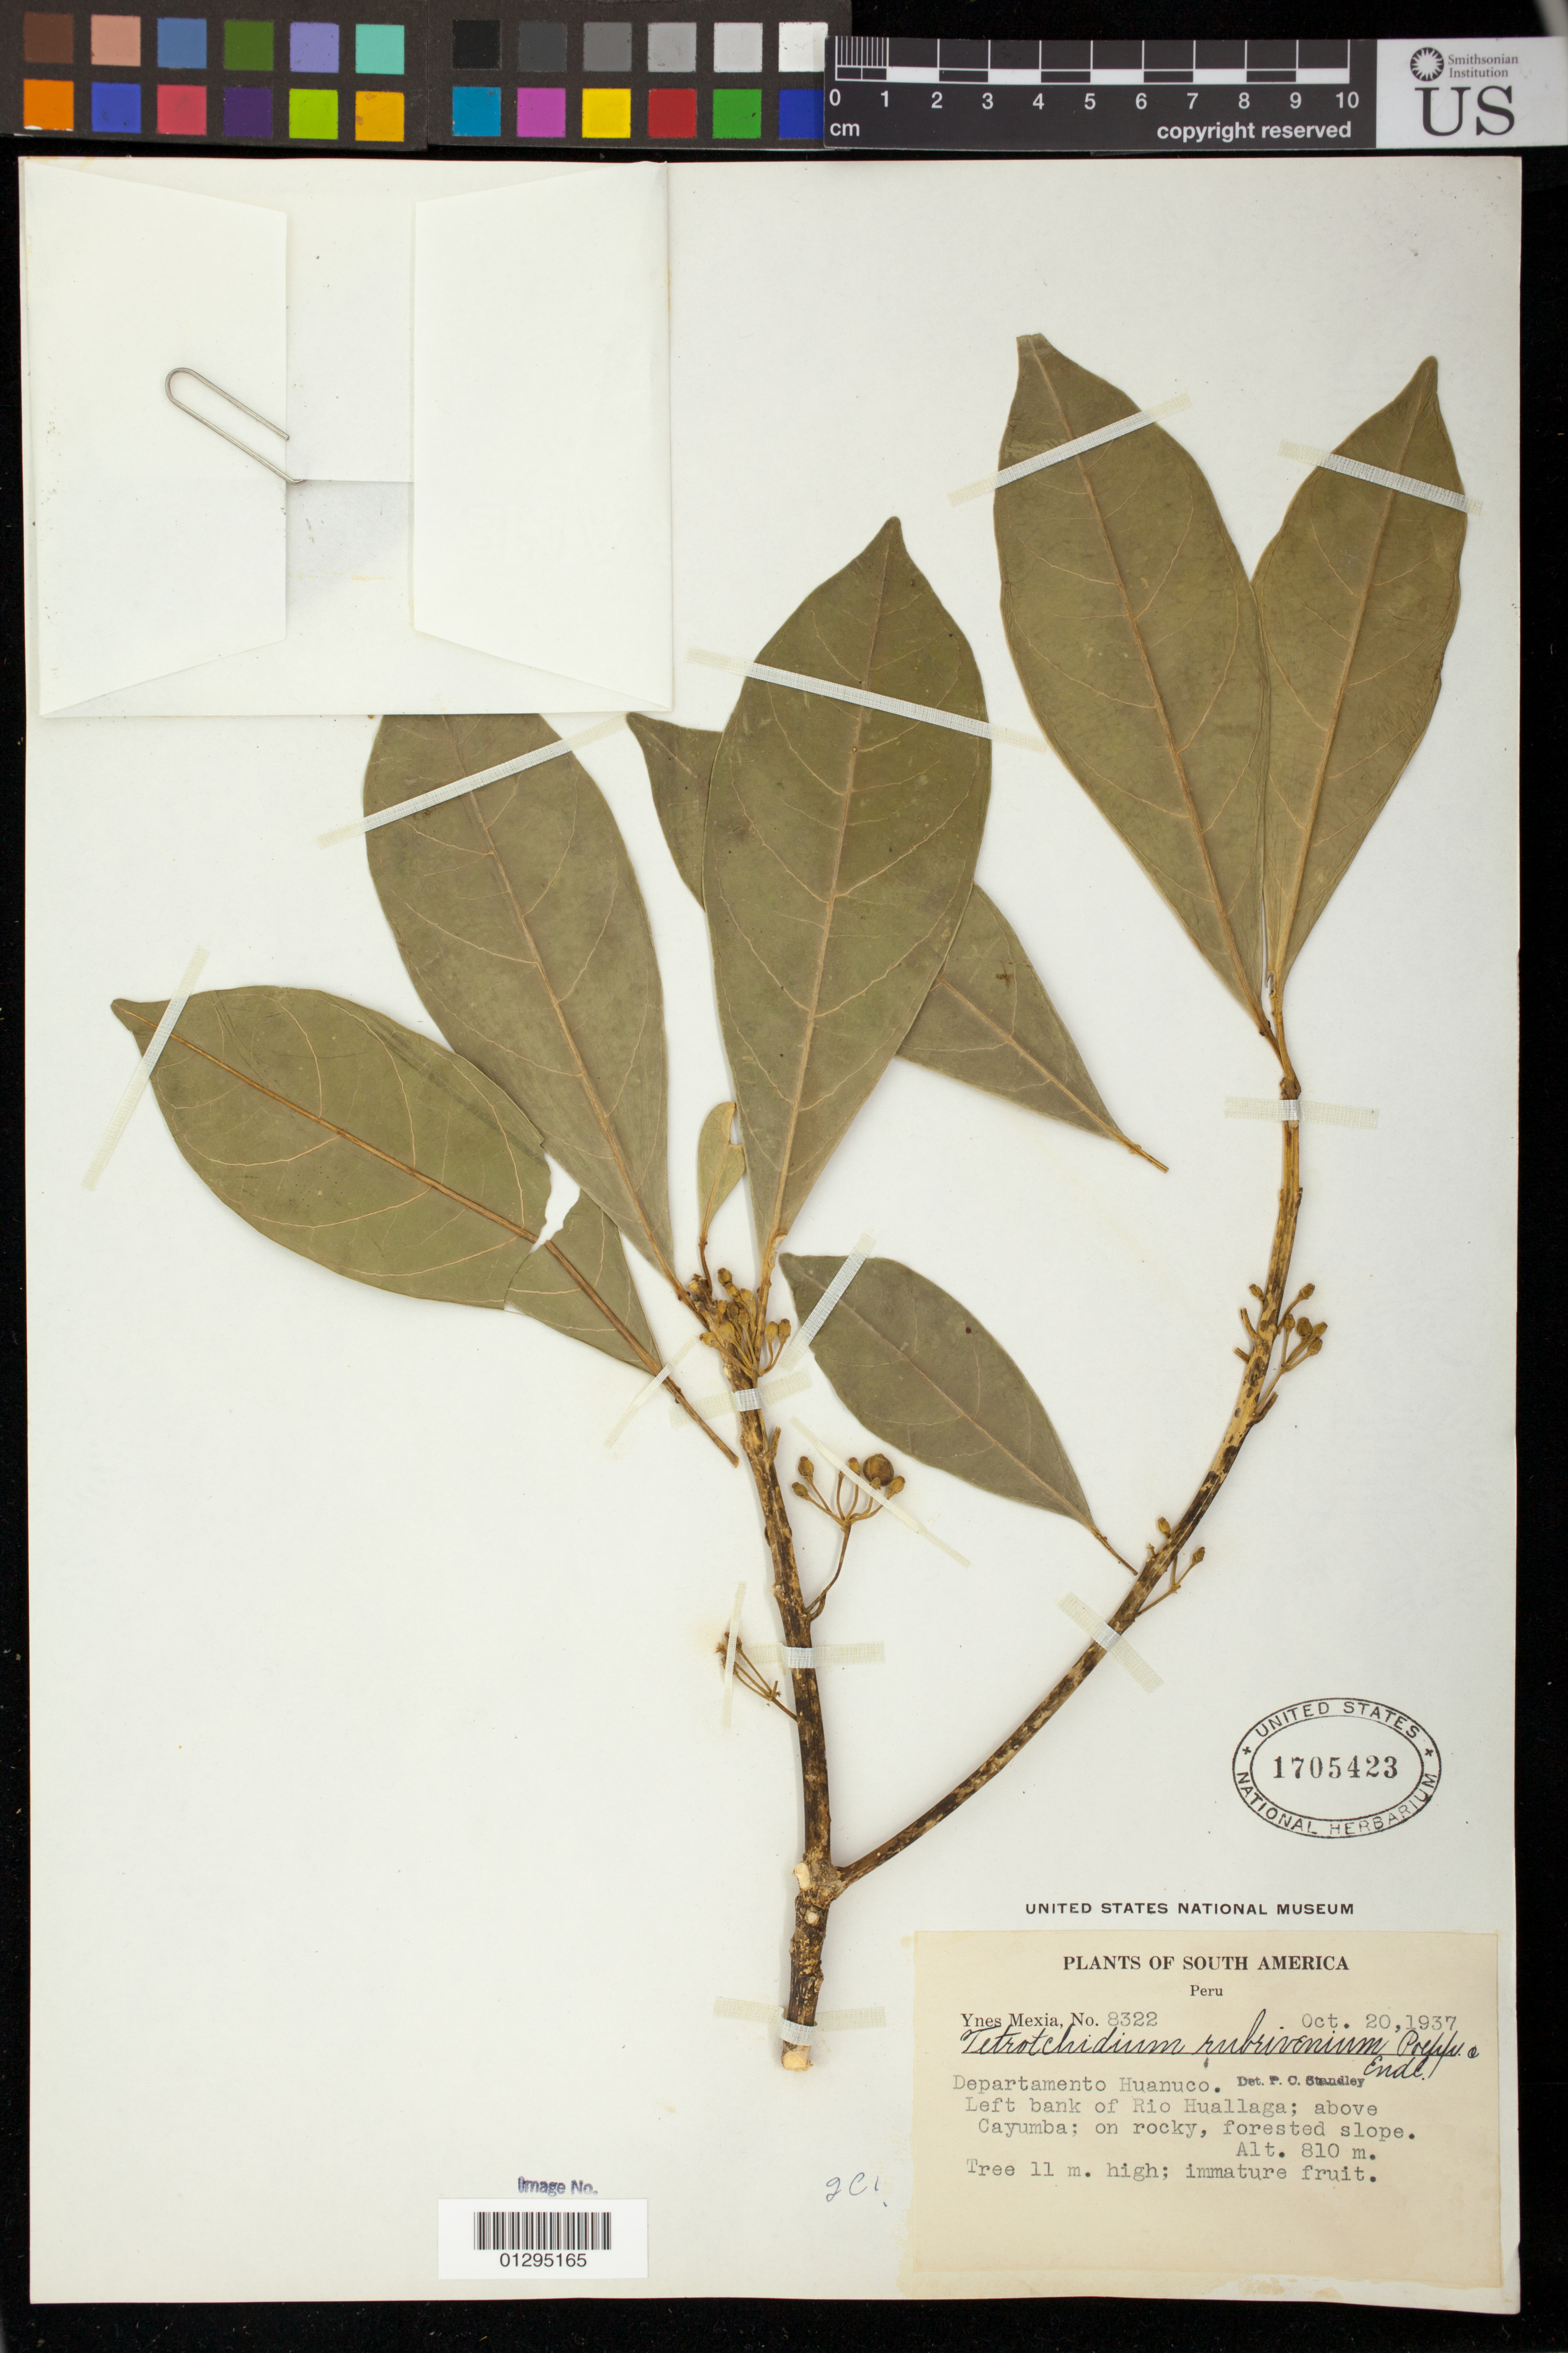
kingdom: Plantae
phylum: Tracheophyta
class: Magnoliopsida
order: Malpighiales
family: Euphorbiaceae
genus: Tetrorchidium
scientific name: Tetrorchidium rubrivenium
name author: Poepp.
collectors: Y. Mexia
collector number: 8322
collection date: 1937-10-20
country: Peru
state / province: Huánuco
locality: Left bank of Rio Huallaga; above Cayumba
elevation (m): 810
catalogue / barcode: US 1705423